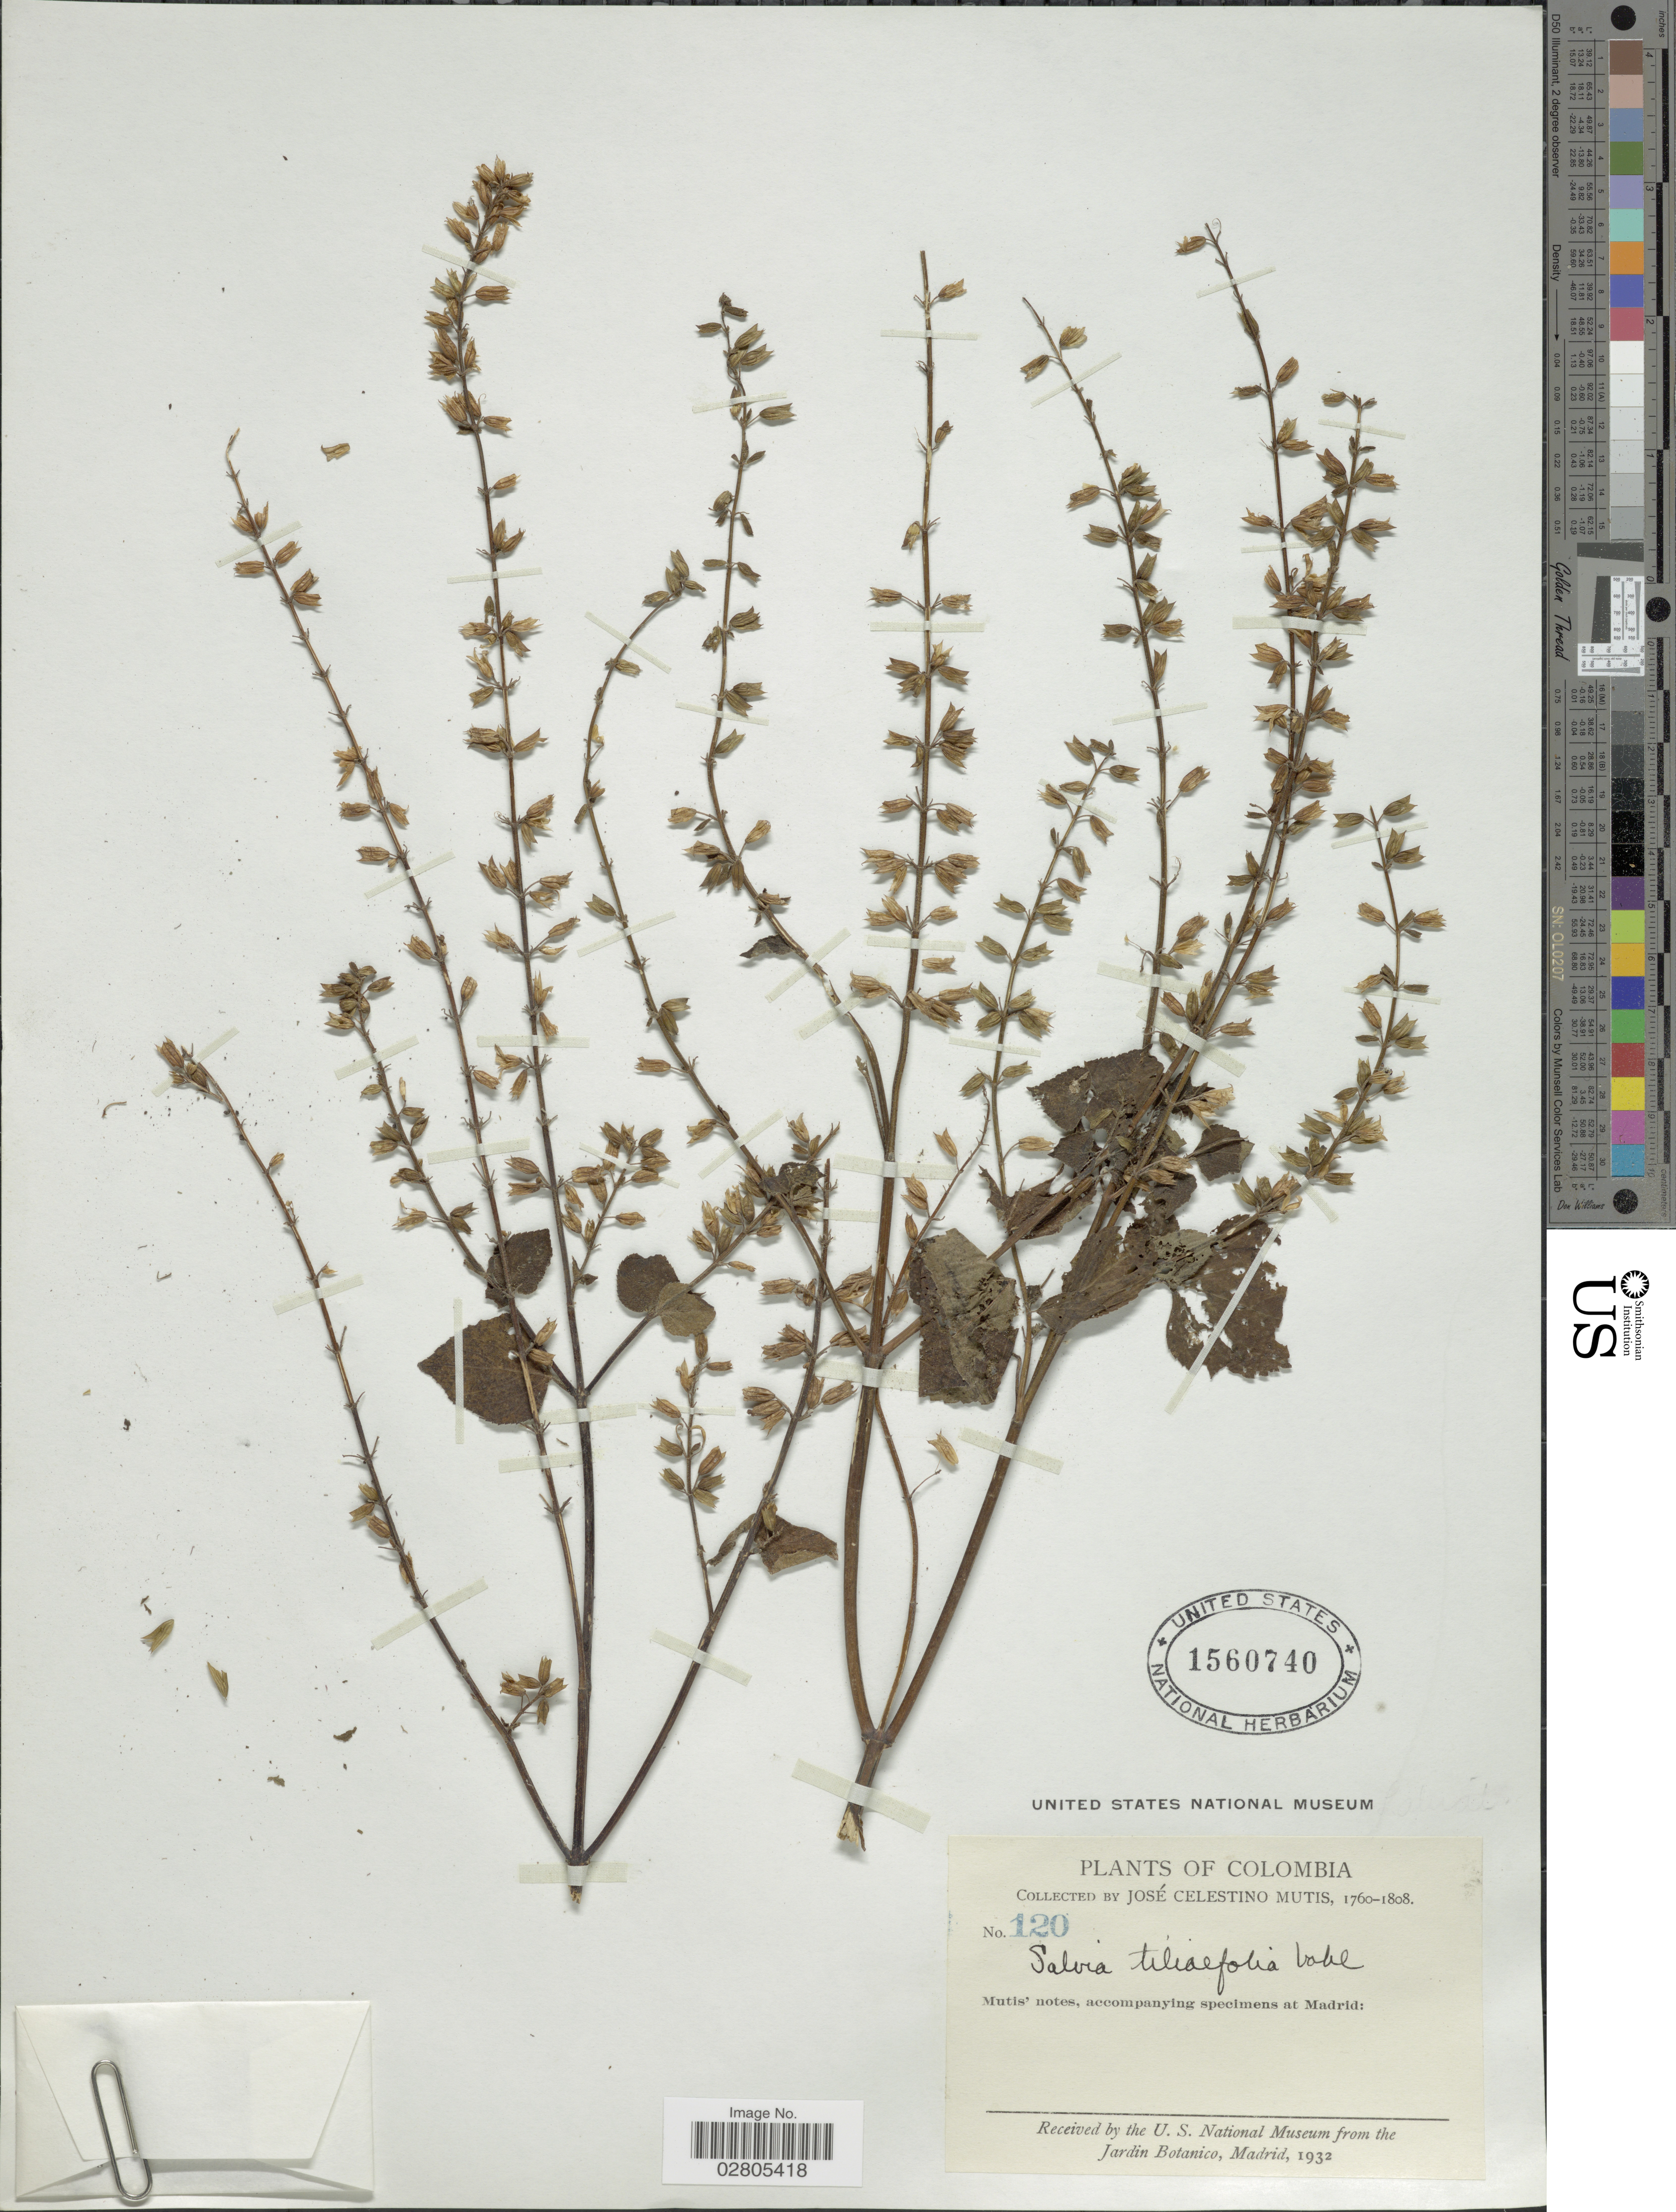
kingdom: Plantae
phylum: Tracheophyta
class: Magnoliopsida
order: Lamiales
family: Lamiaceae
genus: Salvia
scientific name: Salvia tiliifolia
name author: Vahl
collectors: J. C. B. Mutis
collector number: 120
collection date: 1760/1808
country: Colombia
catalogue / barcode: US 1560740